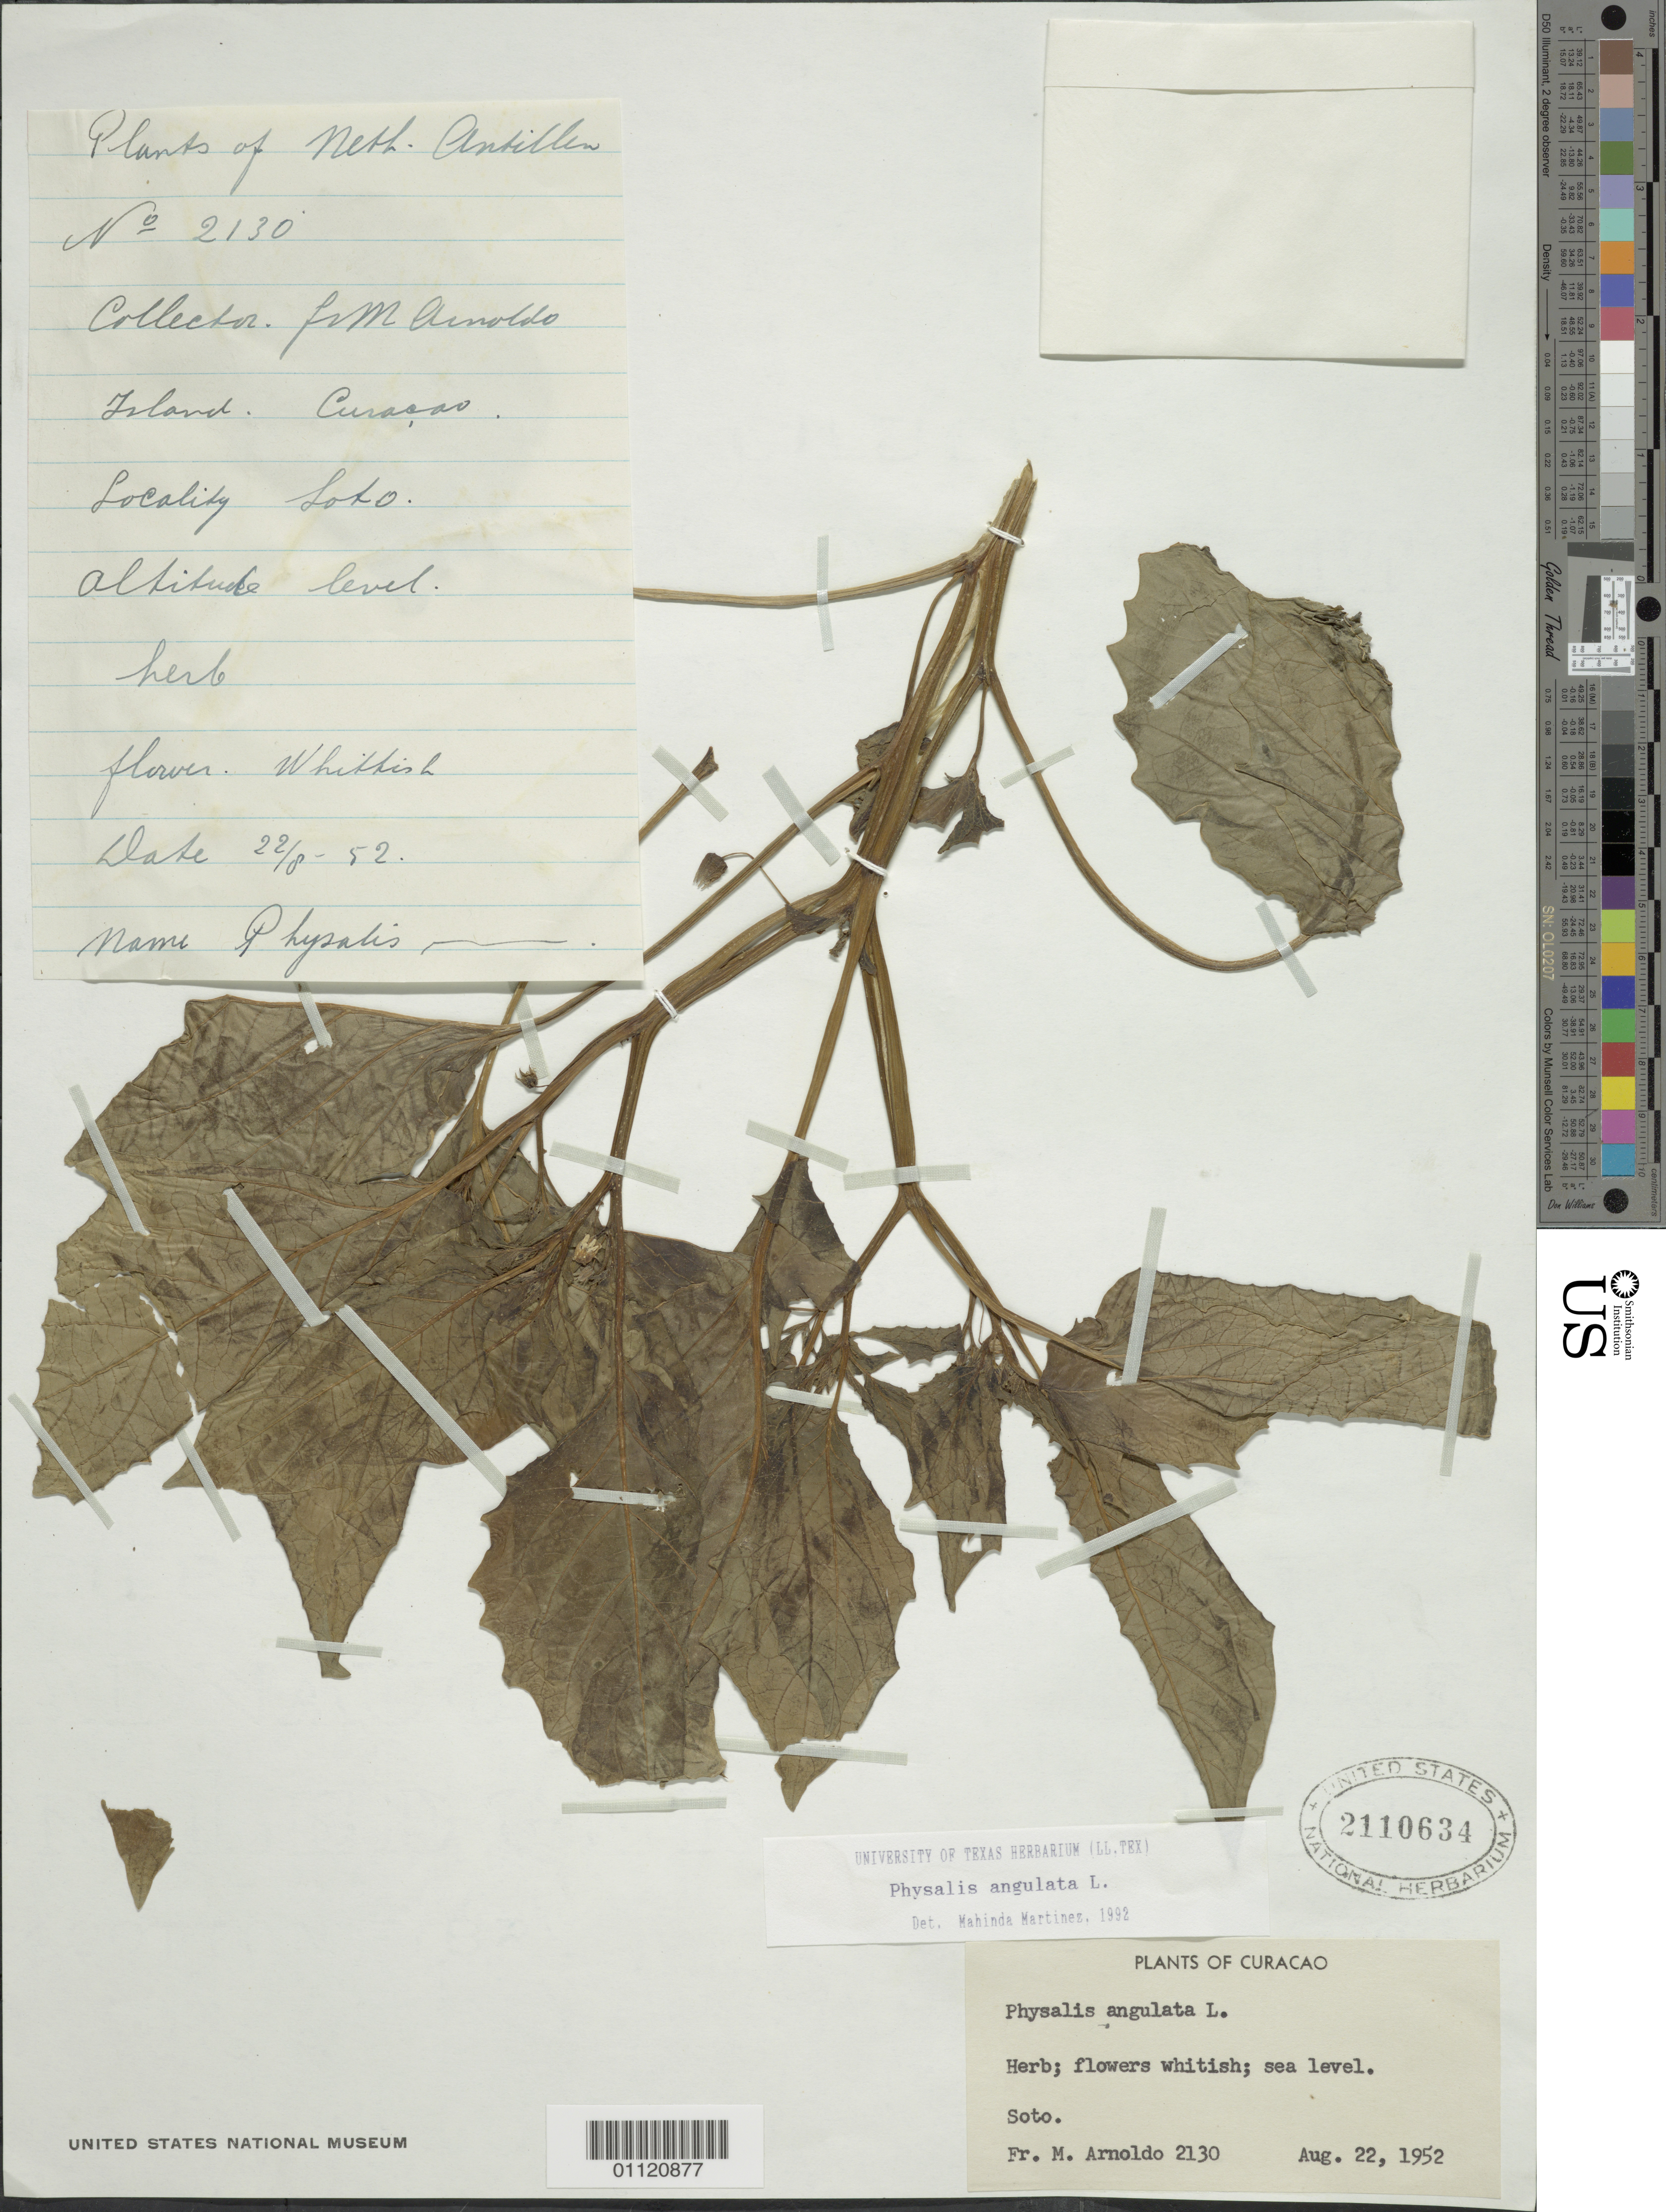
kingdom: Plantae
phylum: Tracheophyta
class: Magnoliopsida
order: Solanales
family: Solanaceae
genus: Physalis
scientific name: Physalis angulata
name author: L.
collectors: N. Arnoldo-Broeders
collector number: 2130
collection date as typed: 22 Aug 1952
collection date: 1952-08-22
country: Curaçao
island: Curaçao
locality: Soto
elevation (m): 0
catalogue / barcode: US 2110634